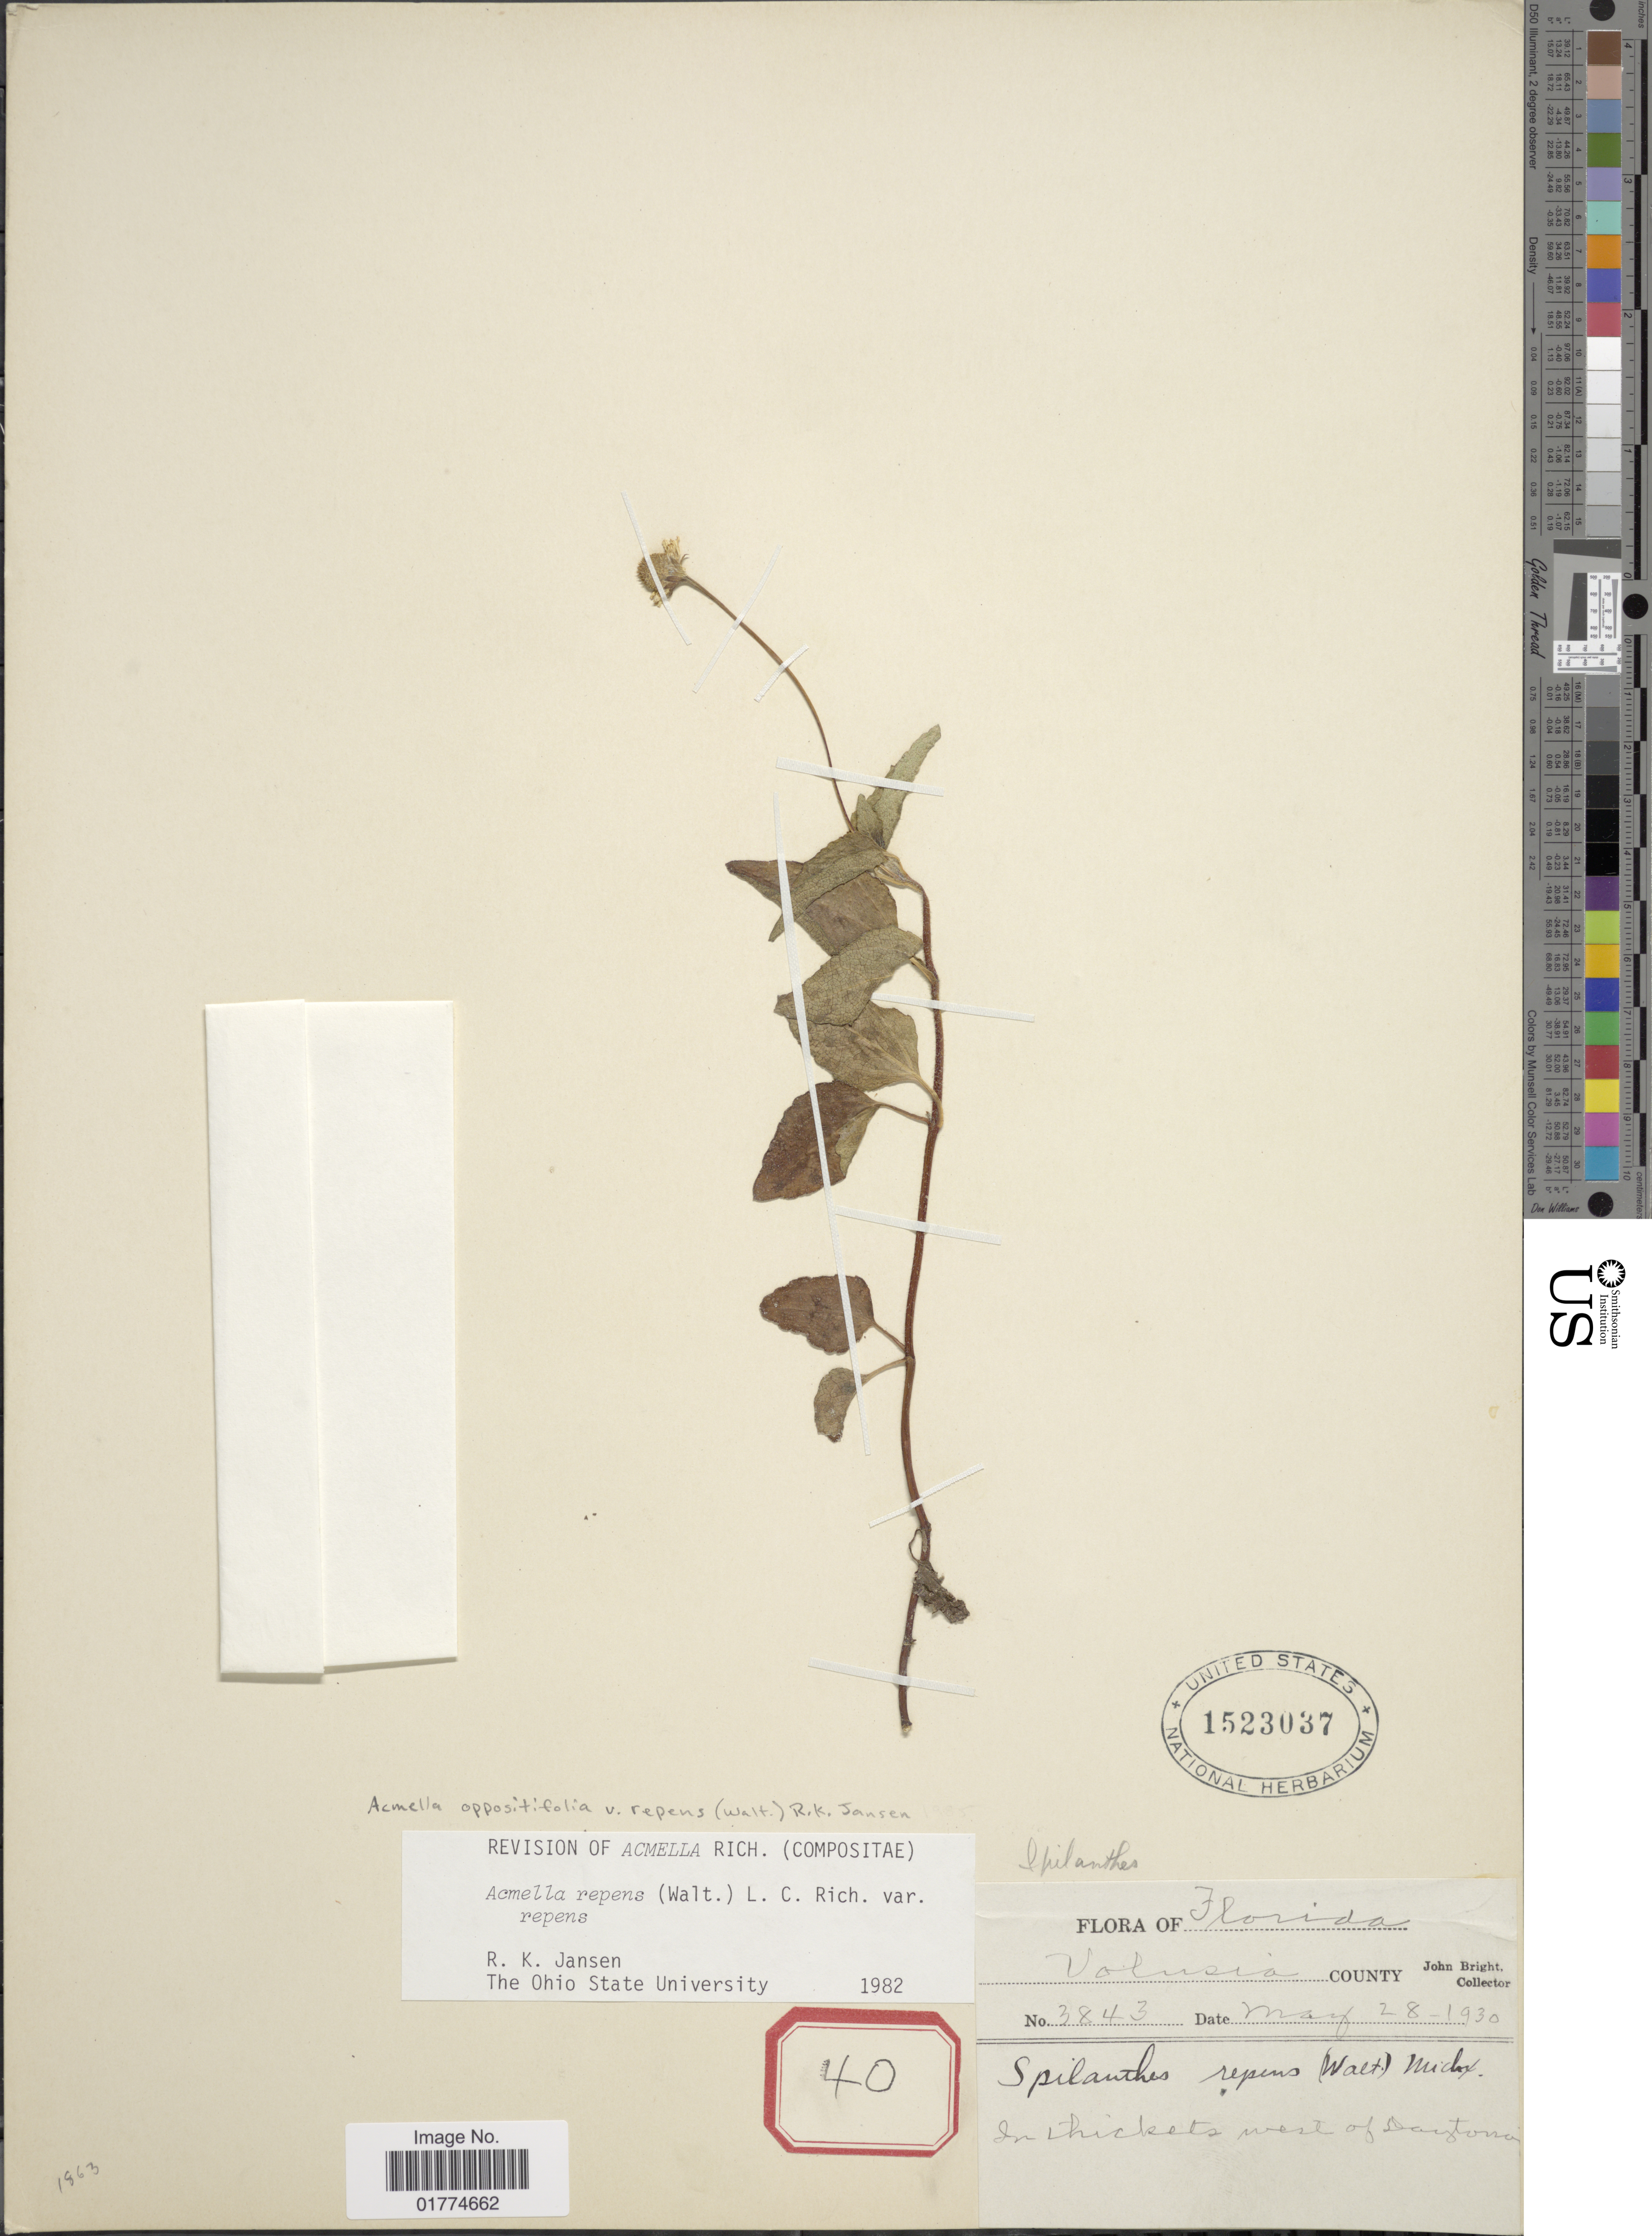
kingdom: Plantae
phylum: Tracheophyta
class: Magnoliopsida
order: Asterales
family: Asteraceae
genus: Acmella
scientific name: Acmella oppositifolia var. repens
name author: (Walter) R.K. Jansen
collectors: J. Bright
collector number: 3843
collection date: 1930-05-28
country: United States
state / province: Florida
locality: Volusia County. West of Daytona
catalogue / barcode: US 1523037